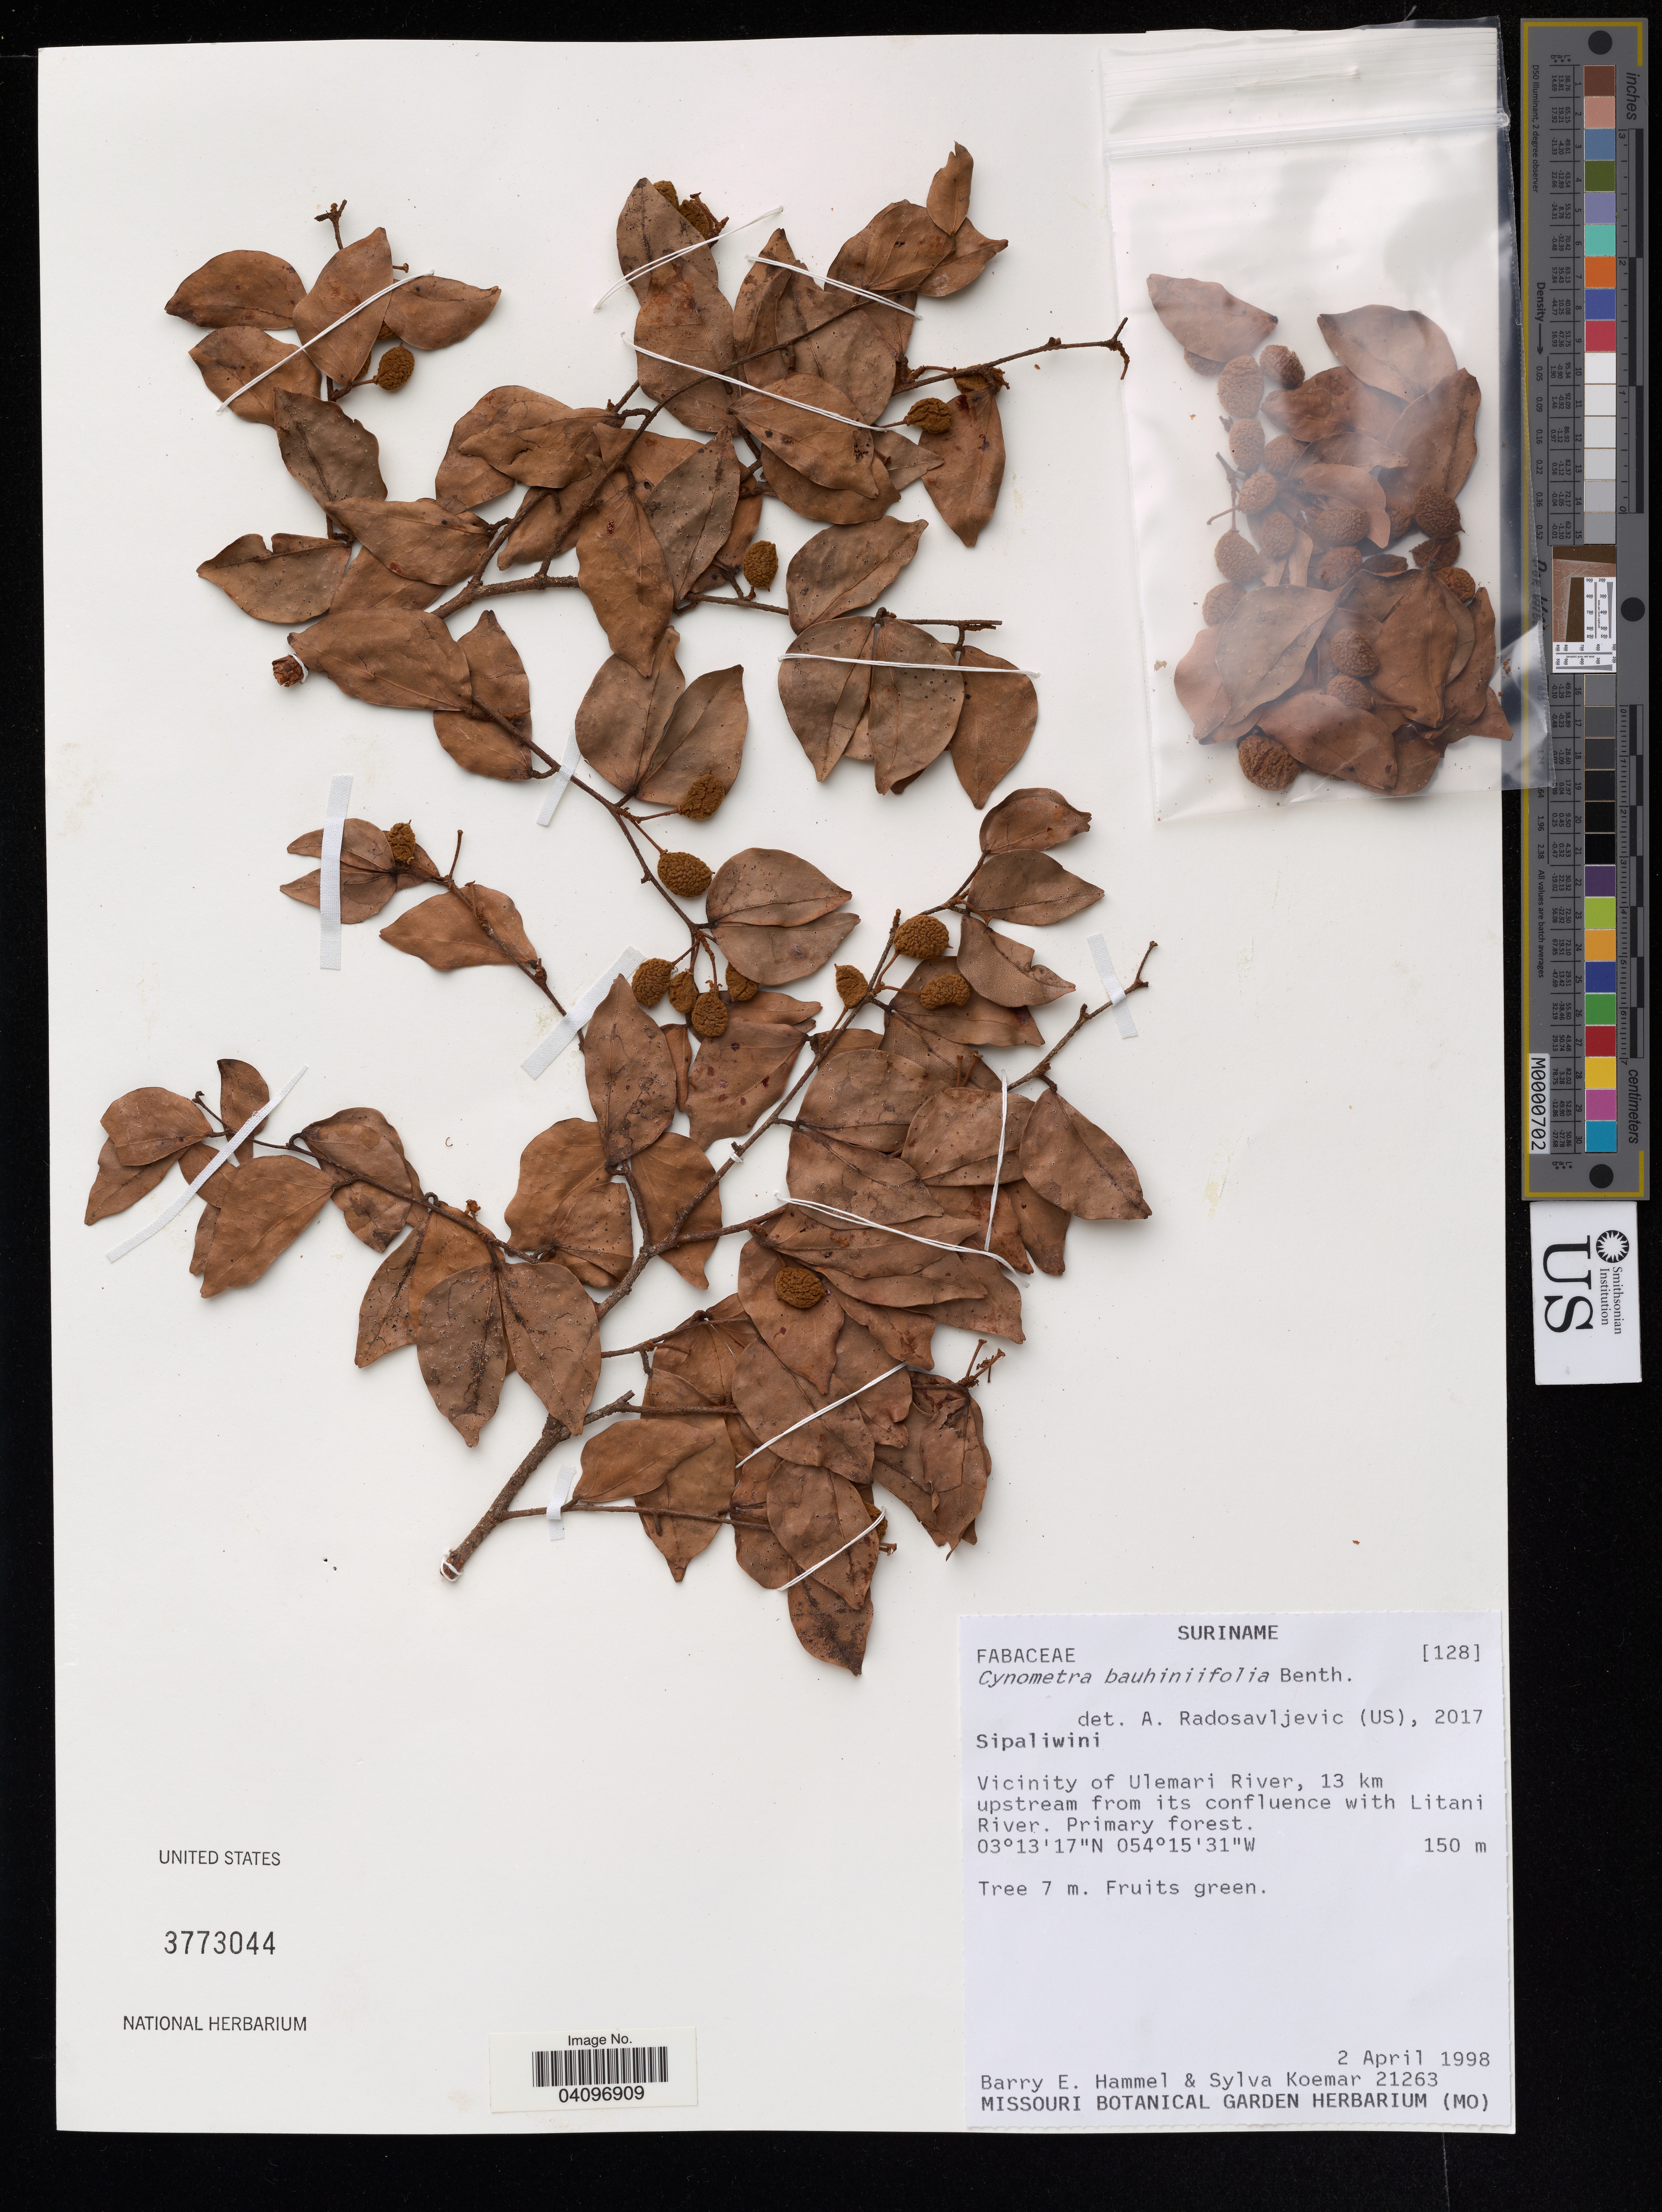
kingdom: Plantae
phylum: Tracheophyta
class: Magnoliopsida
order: Fabales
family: Fabaceae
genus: Cynometra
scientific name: Cynometra bauhiniifolia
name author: Benth.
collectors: B. Hammel & S. Koemar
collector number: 21263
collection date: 1998-04-02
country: Suriname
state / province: Sipaliwini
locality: Vicinity of Ulemari River, 13 km upstream from its confluence with Litani River.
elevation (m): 150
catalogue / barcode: US 3773044